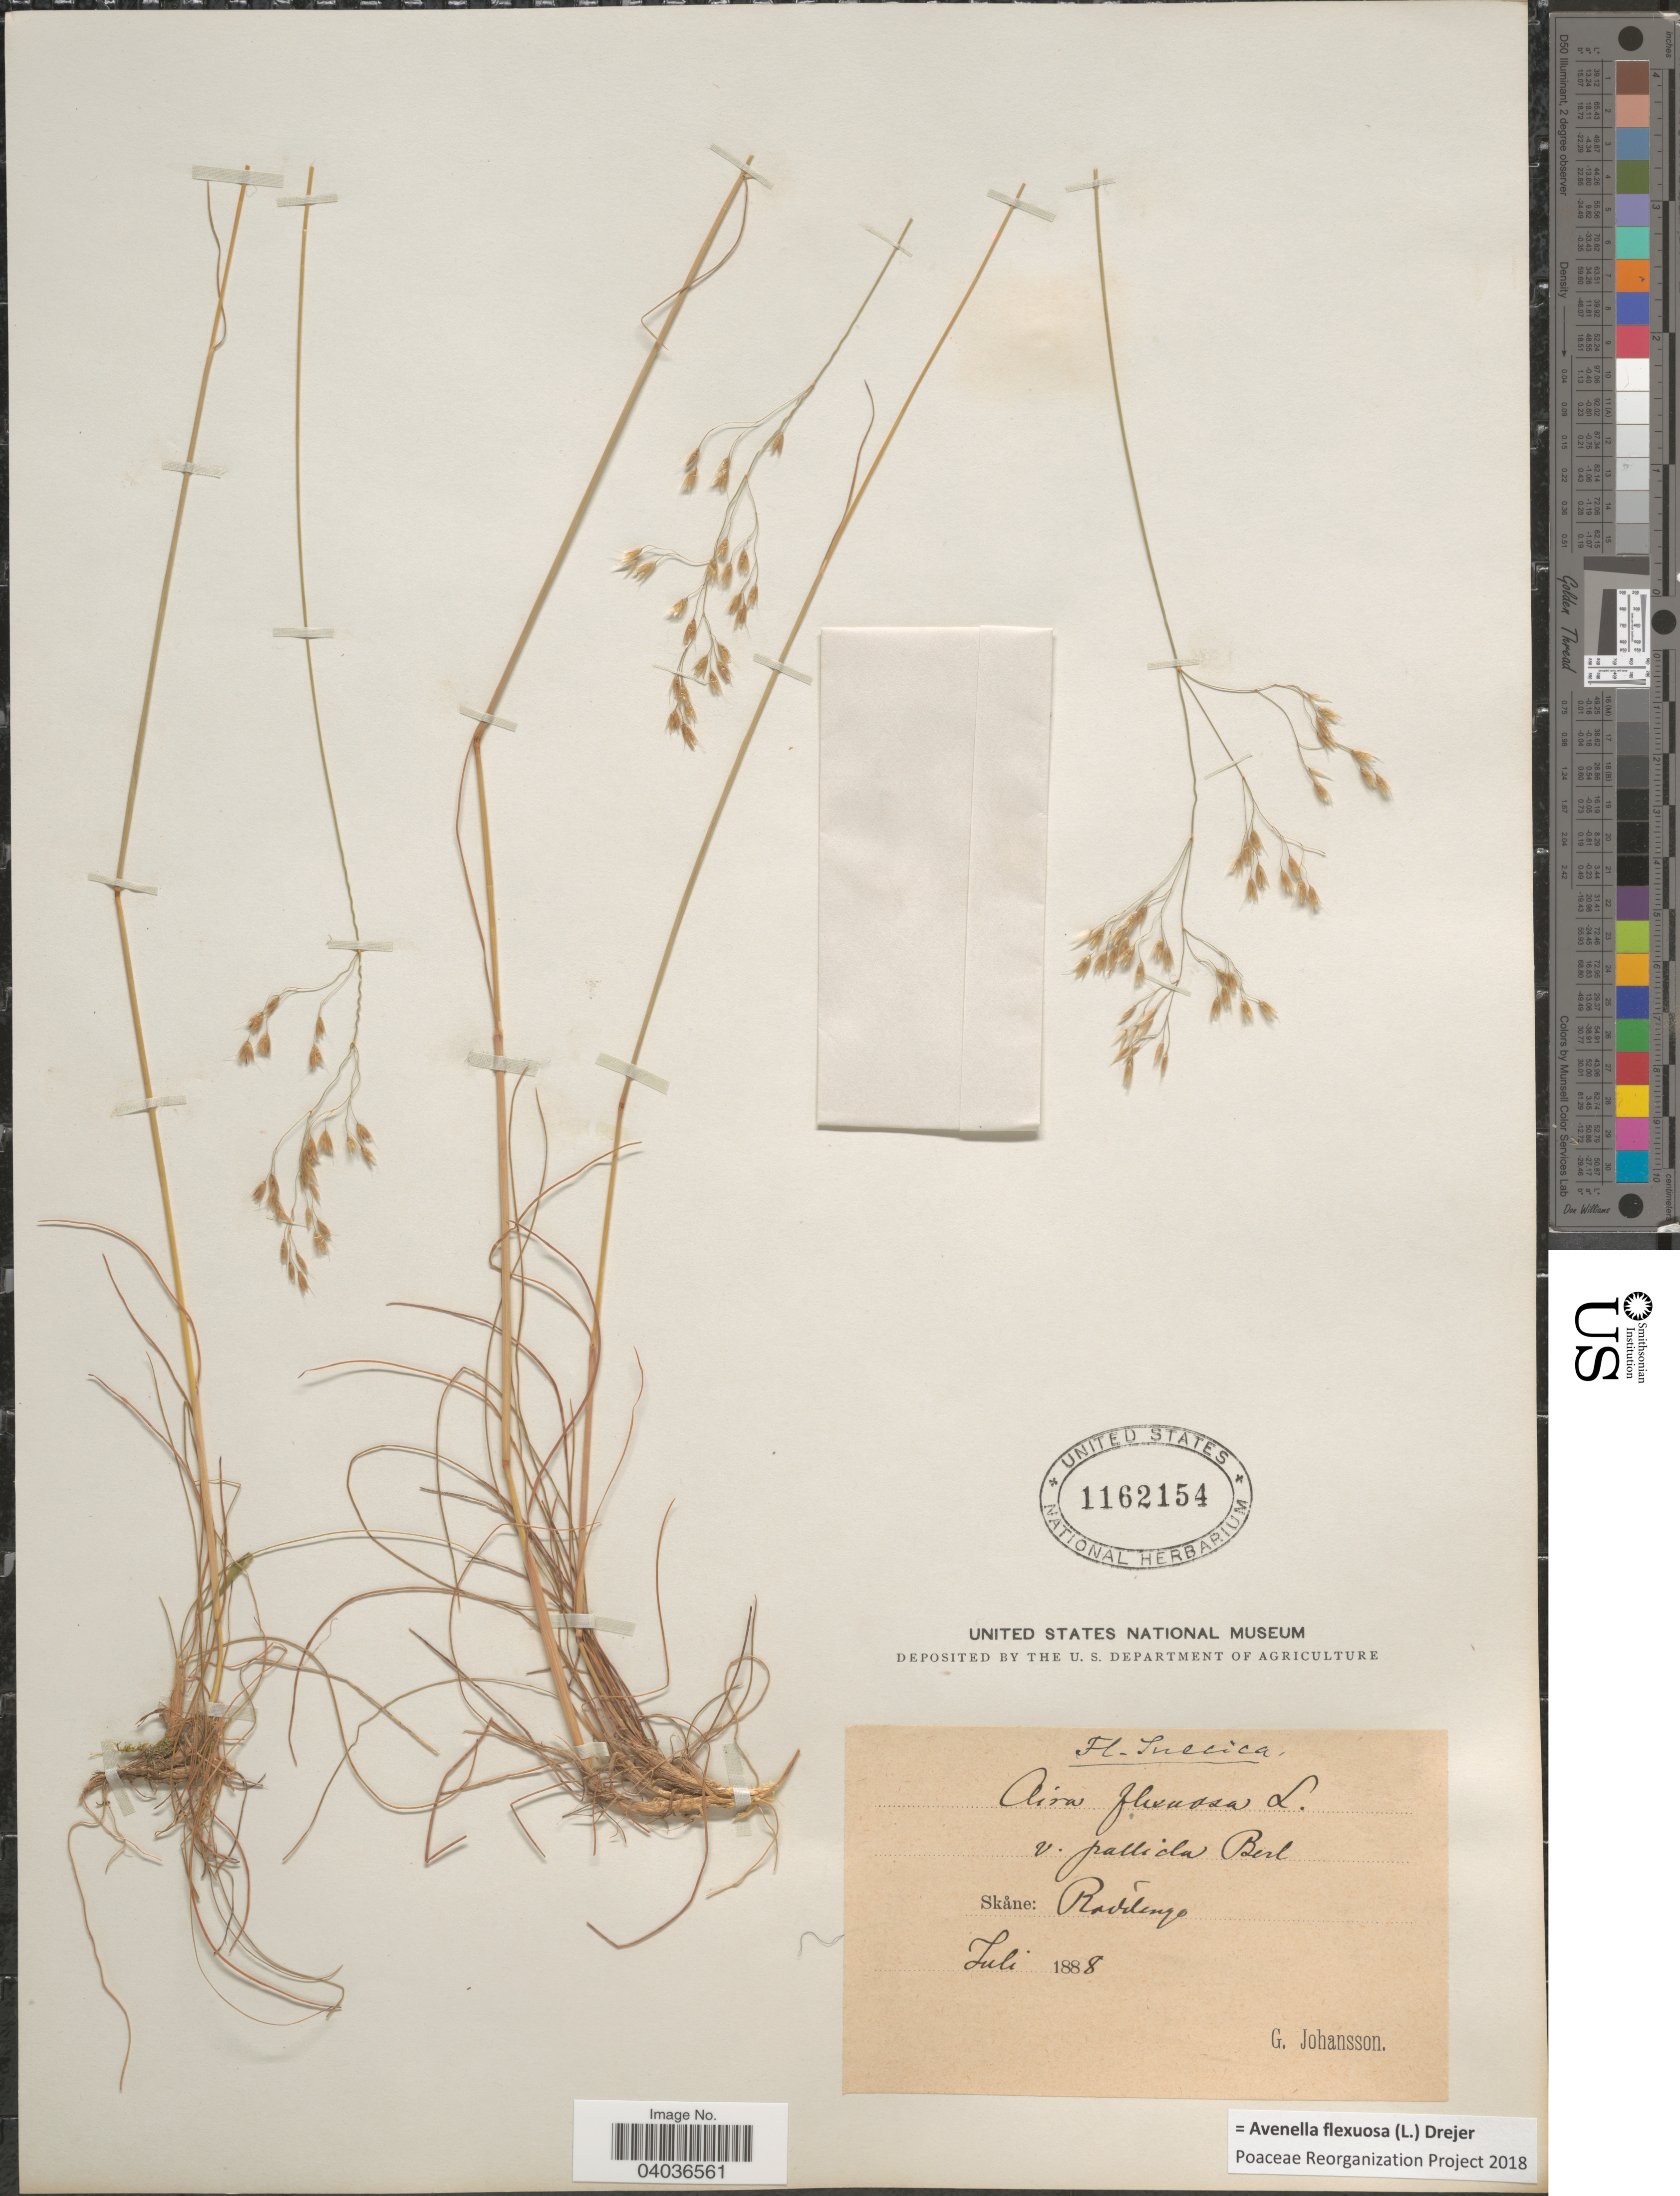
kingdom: Plantae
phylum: Tracheophyta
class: Liliopsida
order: Poales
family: Poaceae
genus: Avenella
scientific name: Avenella flexuosa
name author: (L.) Drejer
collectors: G. Johansson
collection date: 1888-07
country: Sweden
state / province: Skåne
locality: Suecica. Röddinge.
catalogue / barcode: US 1162154